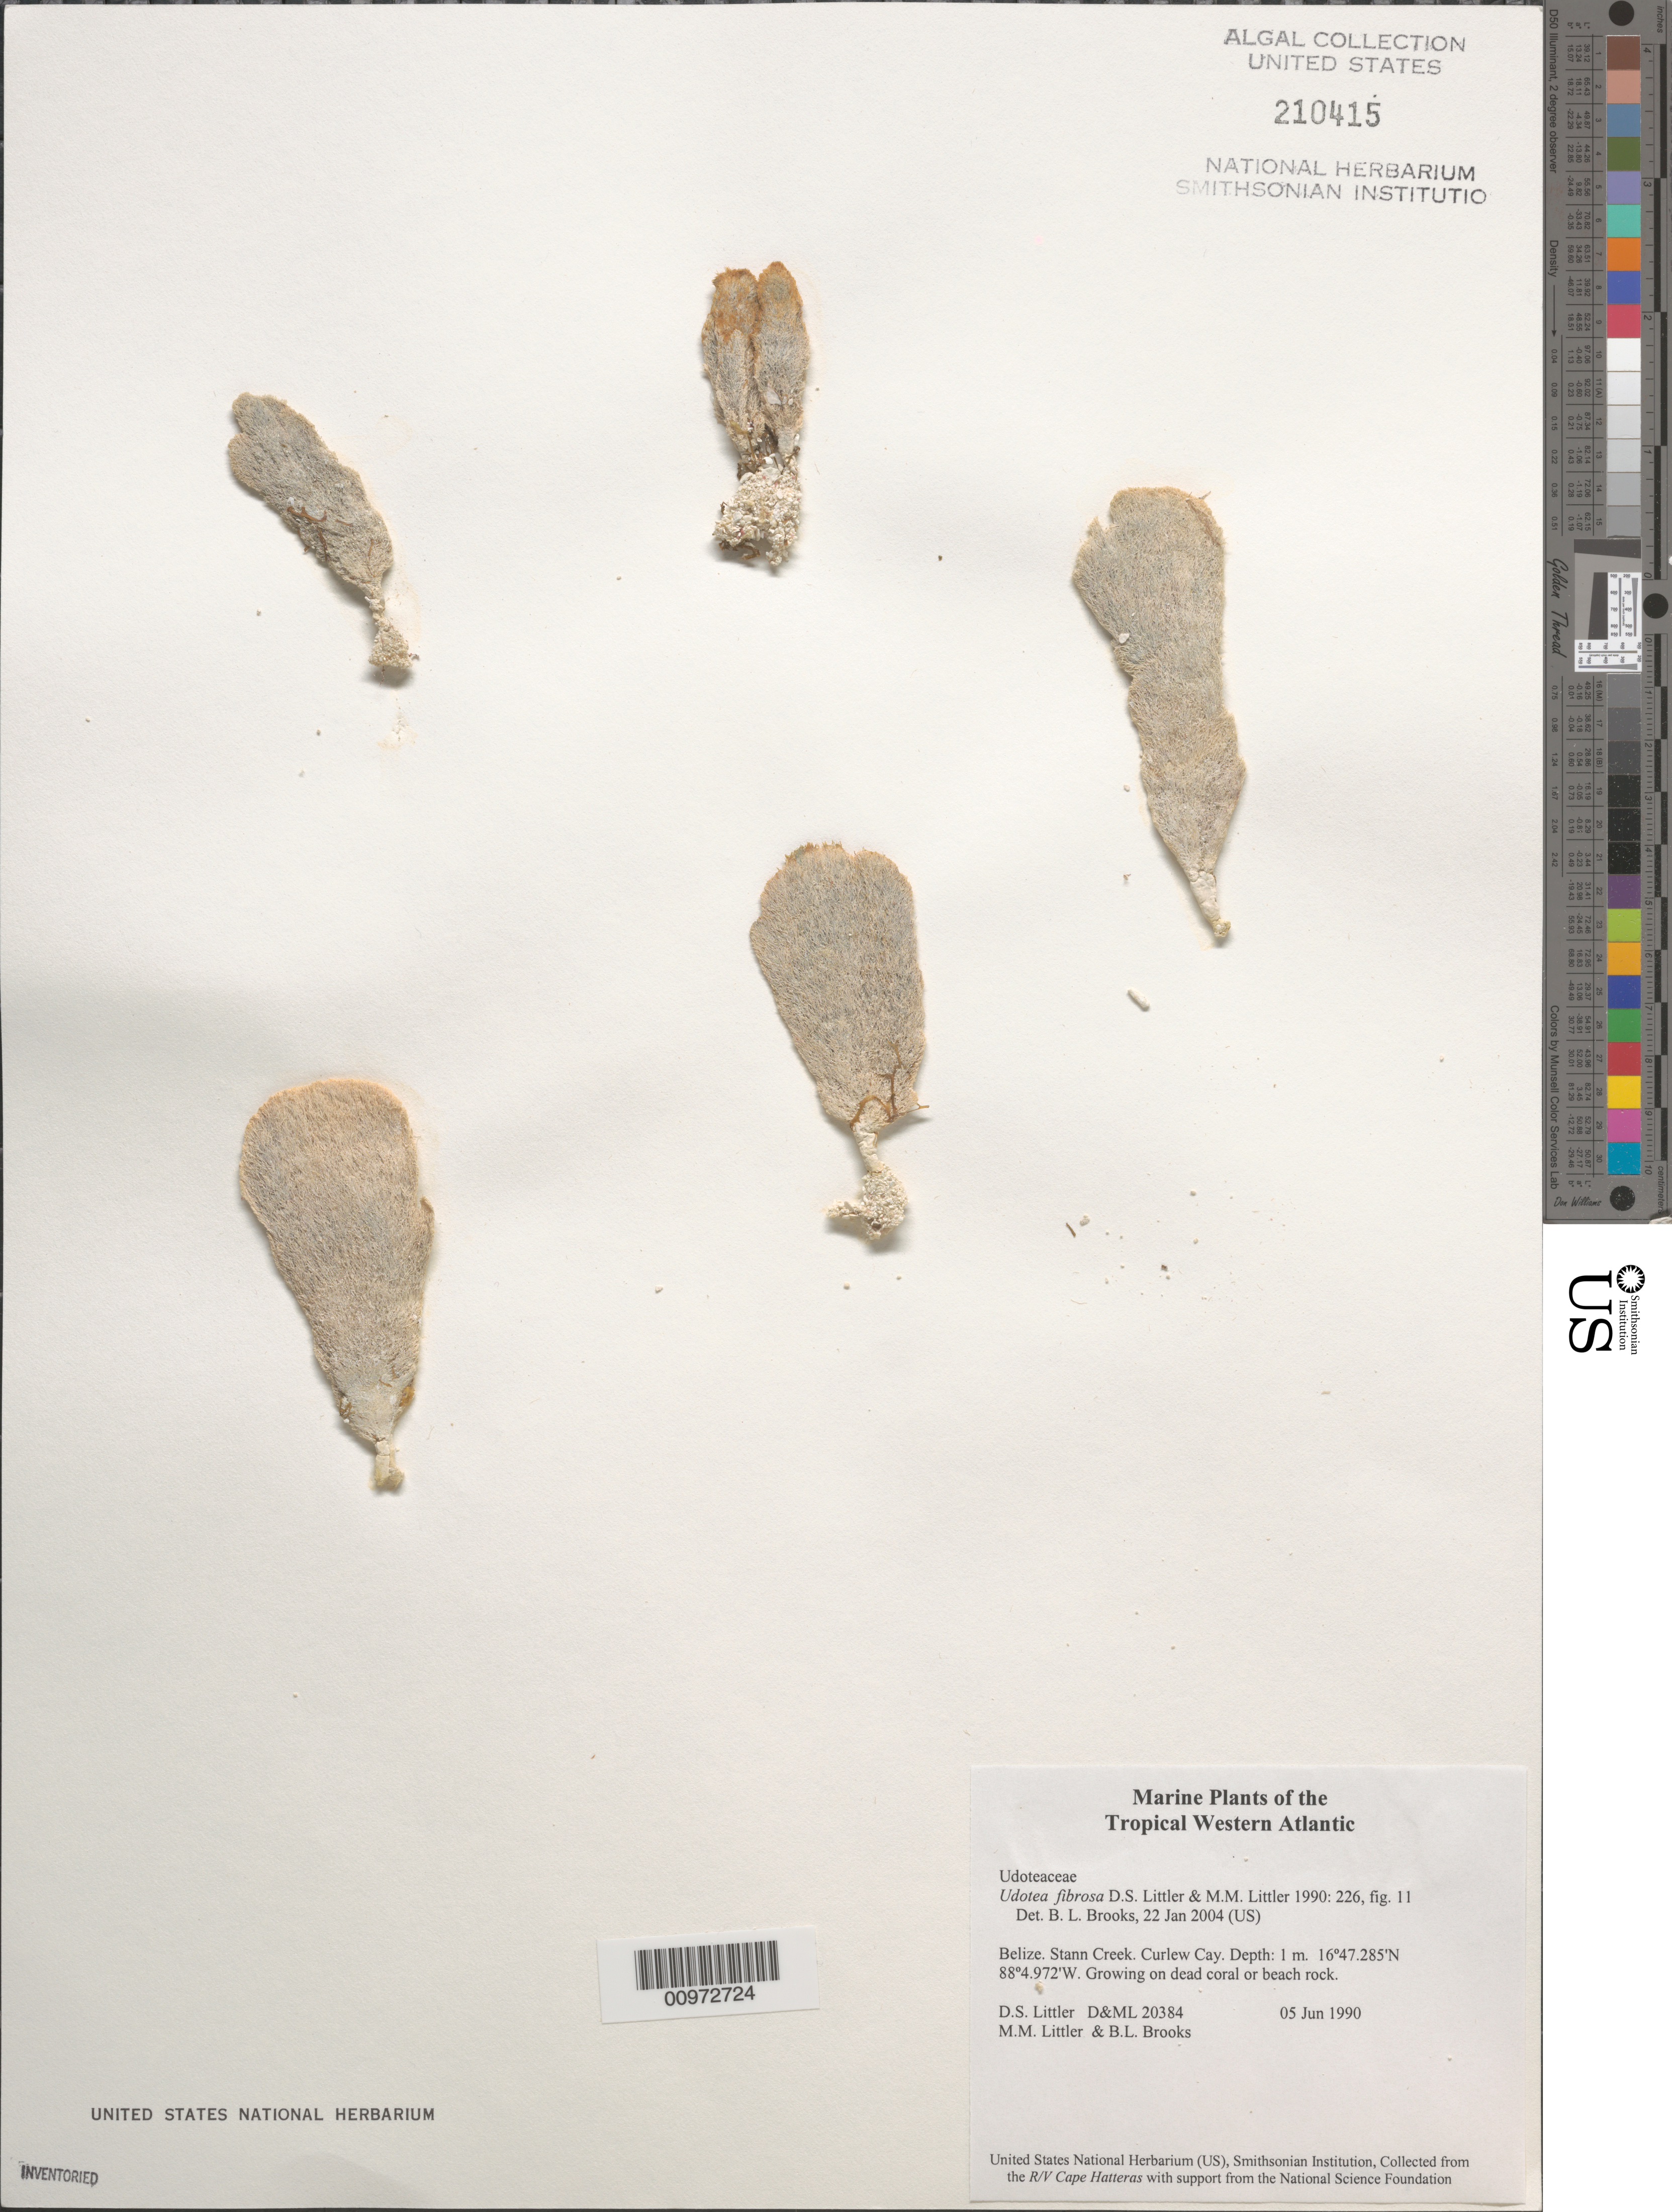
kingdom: Plantae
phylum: Chlorophyta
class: Ulvophyceae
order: Bryopsidales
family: Udoteaceae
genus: Udotea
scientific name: Udotea fibrosa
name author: D.S. Littler & Littler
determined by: Brooks, B. L., (BOT), Smithsonian Institution - National Museum of Natural History (UNITED STATES)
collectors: D. S. Littler, M. M. Littler & B. Brooks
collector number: D&ML 20384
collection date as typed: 05 Jun 1990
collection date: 1990-06-05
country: Belize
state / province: Stann Creek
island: Curlew Cay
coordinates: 16 47.285'N, 88 4.972'W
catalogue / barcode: US 210415